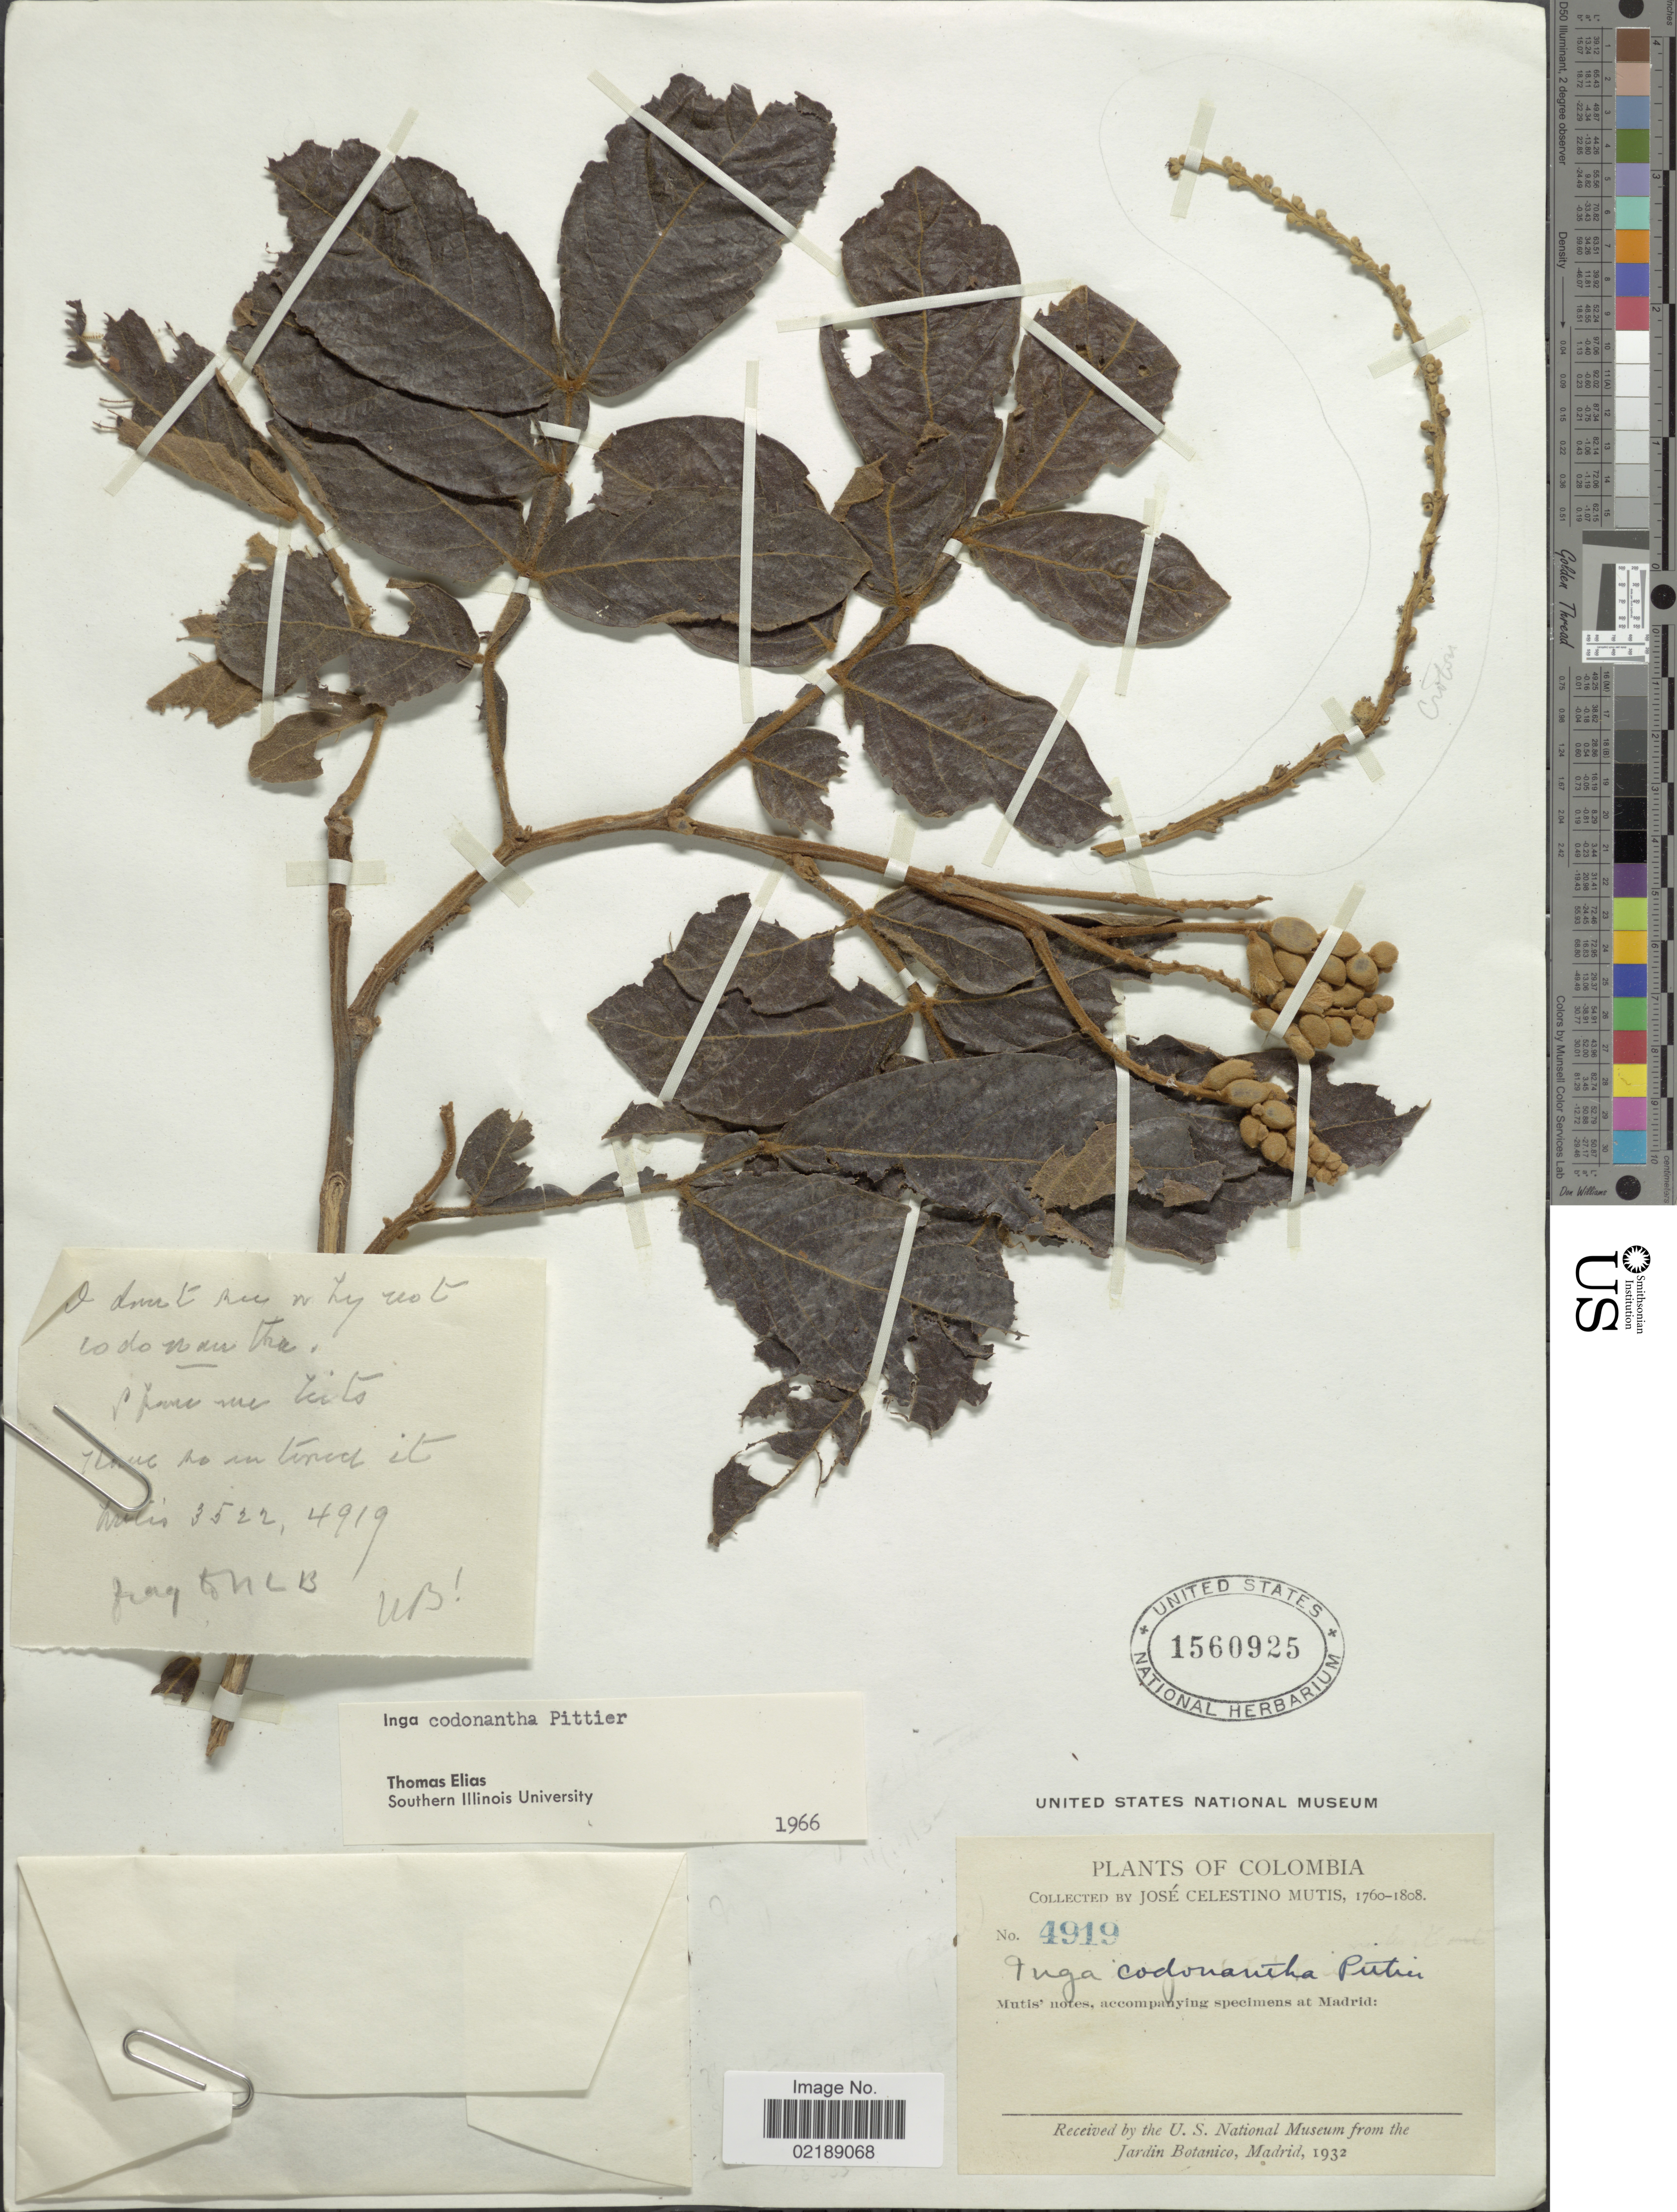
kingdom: Plantae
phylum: Tracheophyta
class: Magnoliopsida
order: Fabales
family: Fabaceae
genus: Inga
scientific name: Inga ornata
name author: Kunth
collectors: J. C. B. Mutis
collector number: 4919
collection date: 1760/1808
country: Colombia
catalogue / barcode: US 1560925